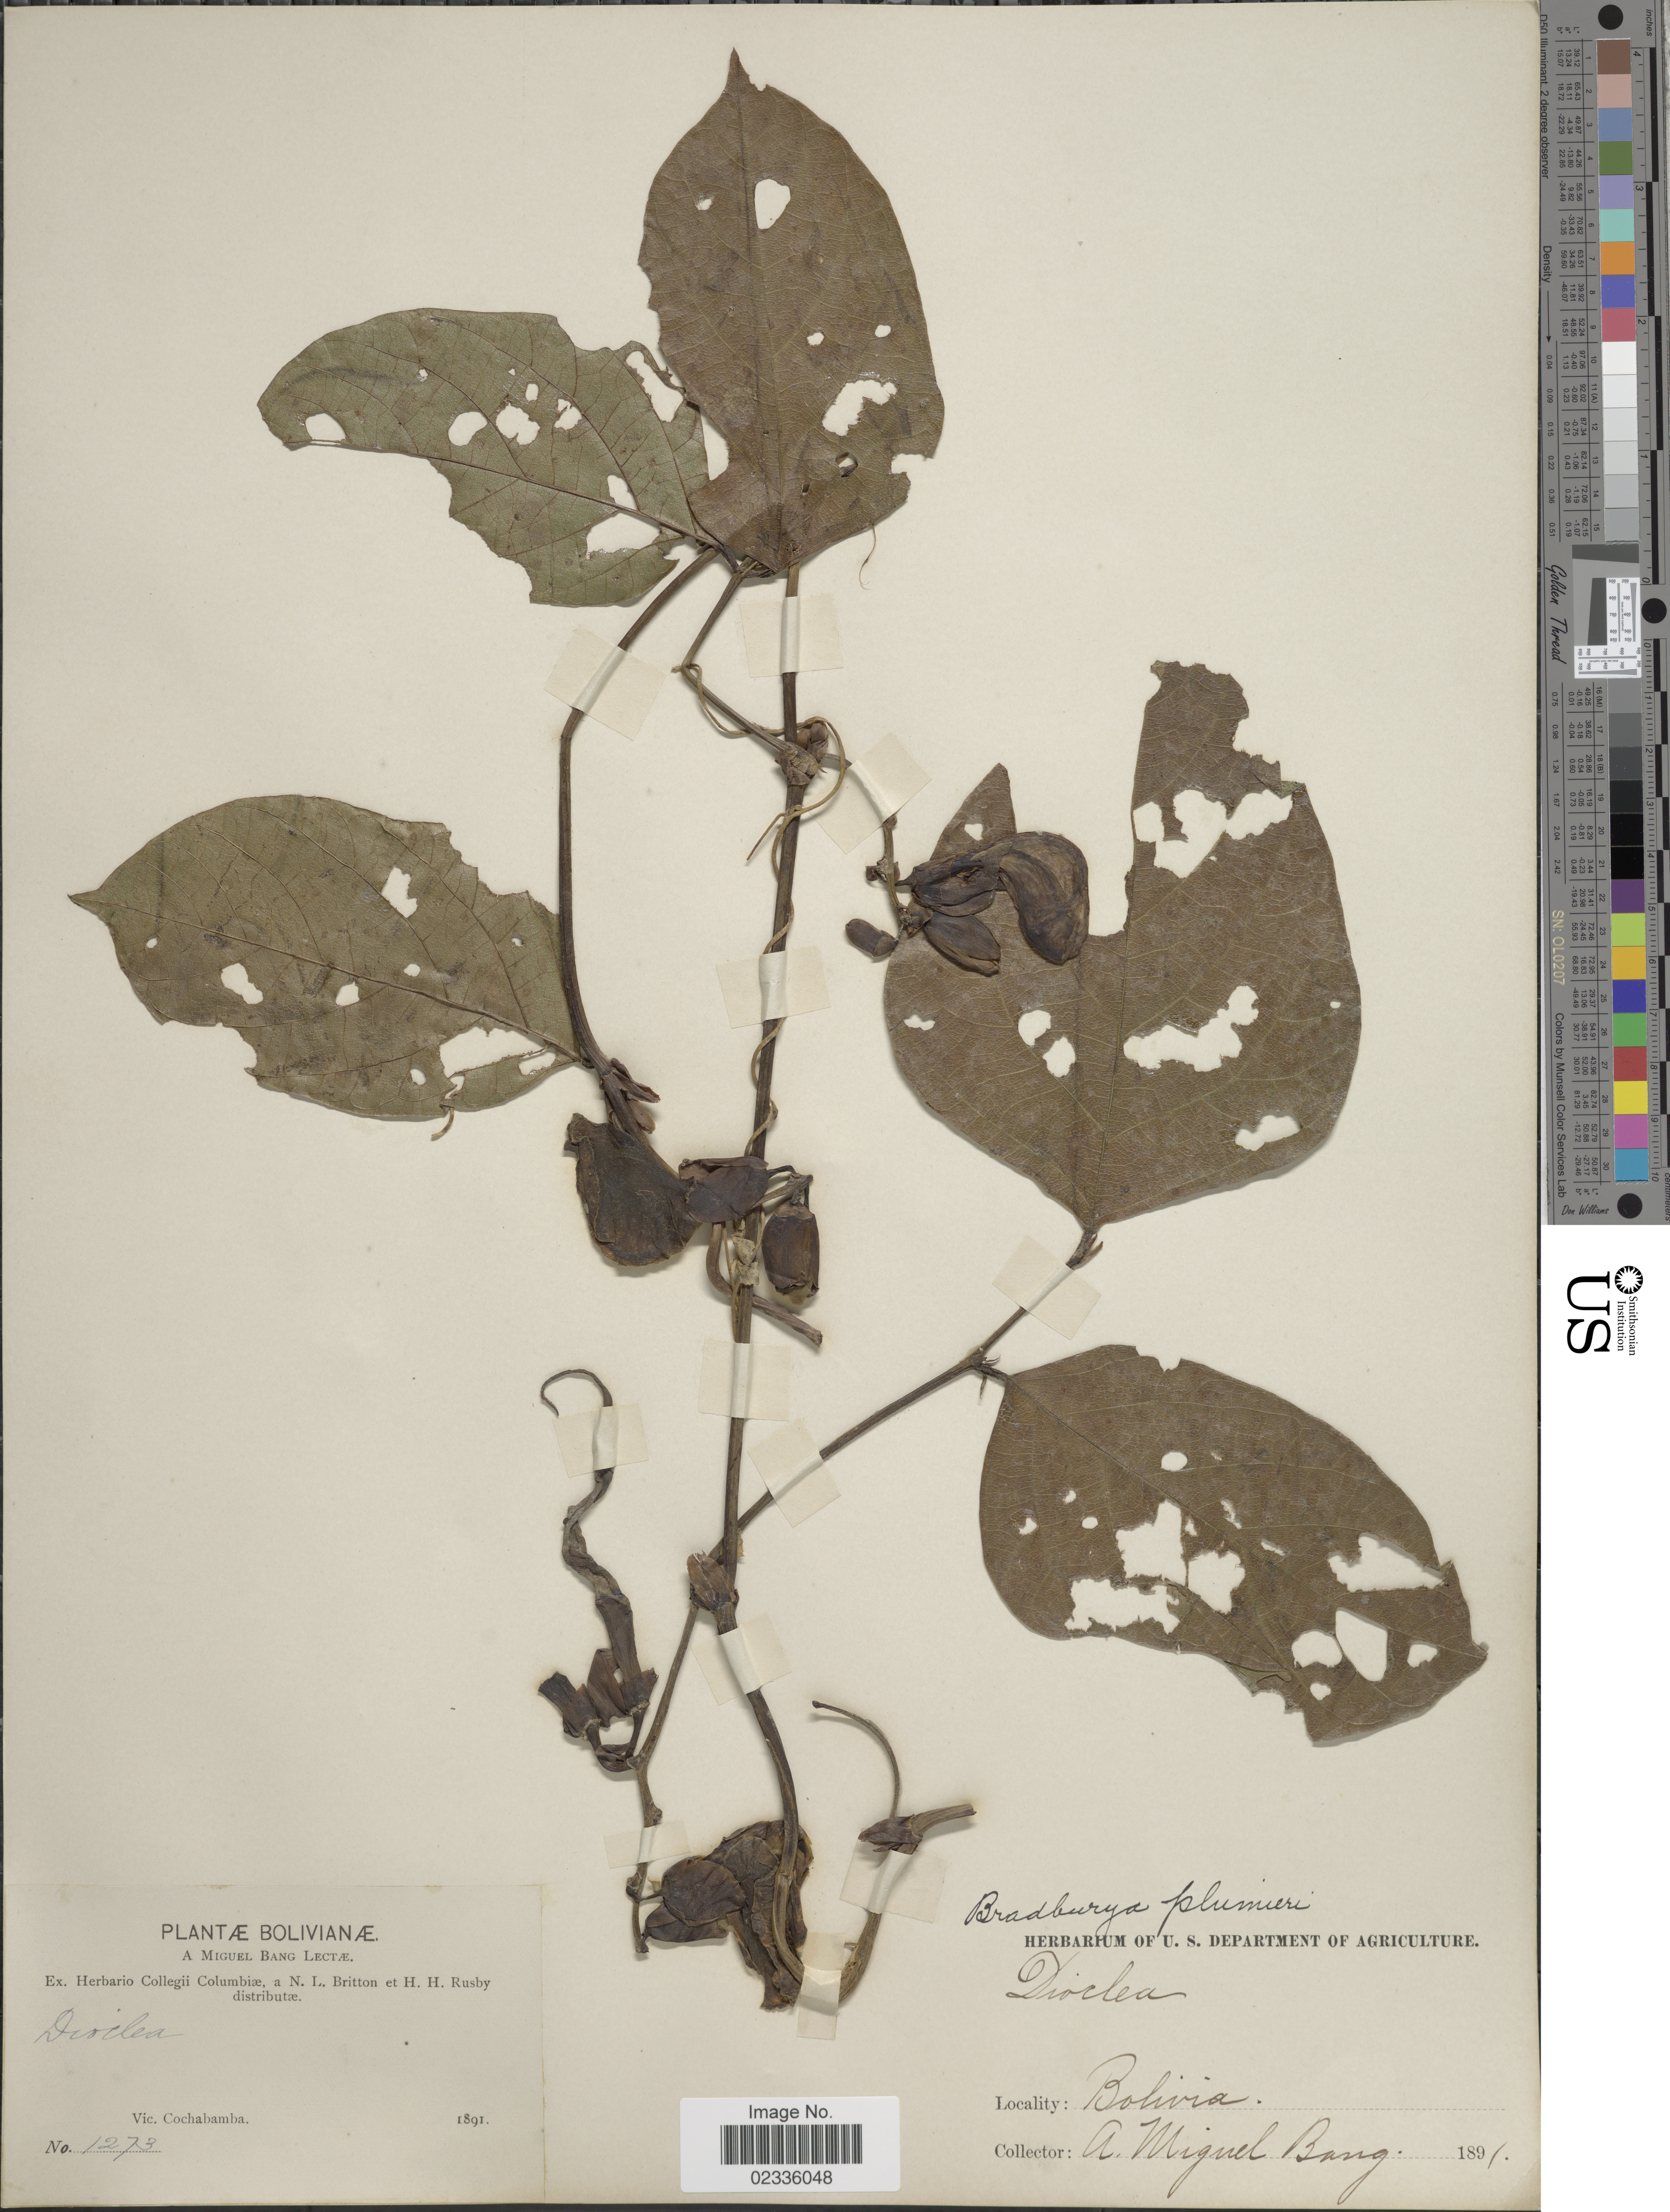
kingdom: Plantae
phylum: Tracheophyta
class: Magnoliopsida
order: Fabales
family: Fabaceae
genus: Centrosema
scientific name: Centrosema plumieri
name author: (Turpin ex Pers.) Benth.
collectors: M. Bang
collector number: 1273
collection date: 1891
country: Bolivia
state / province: Cochabamba